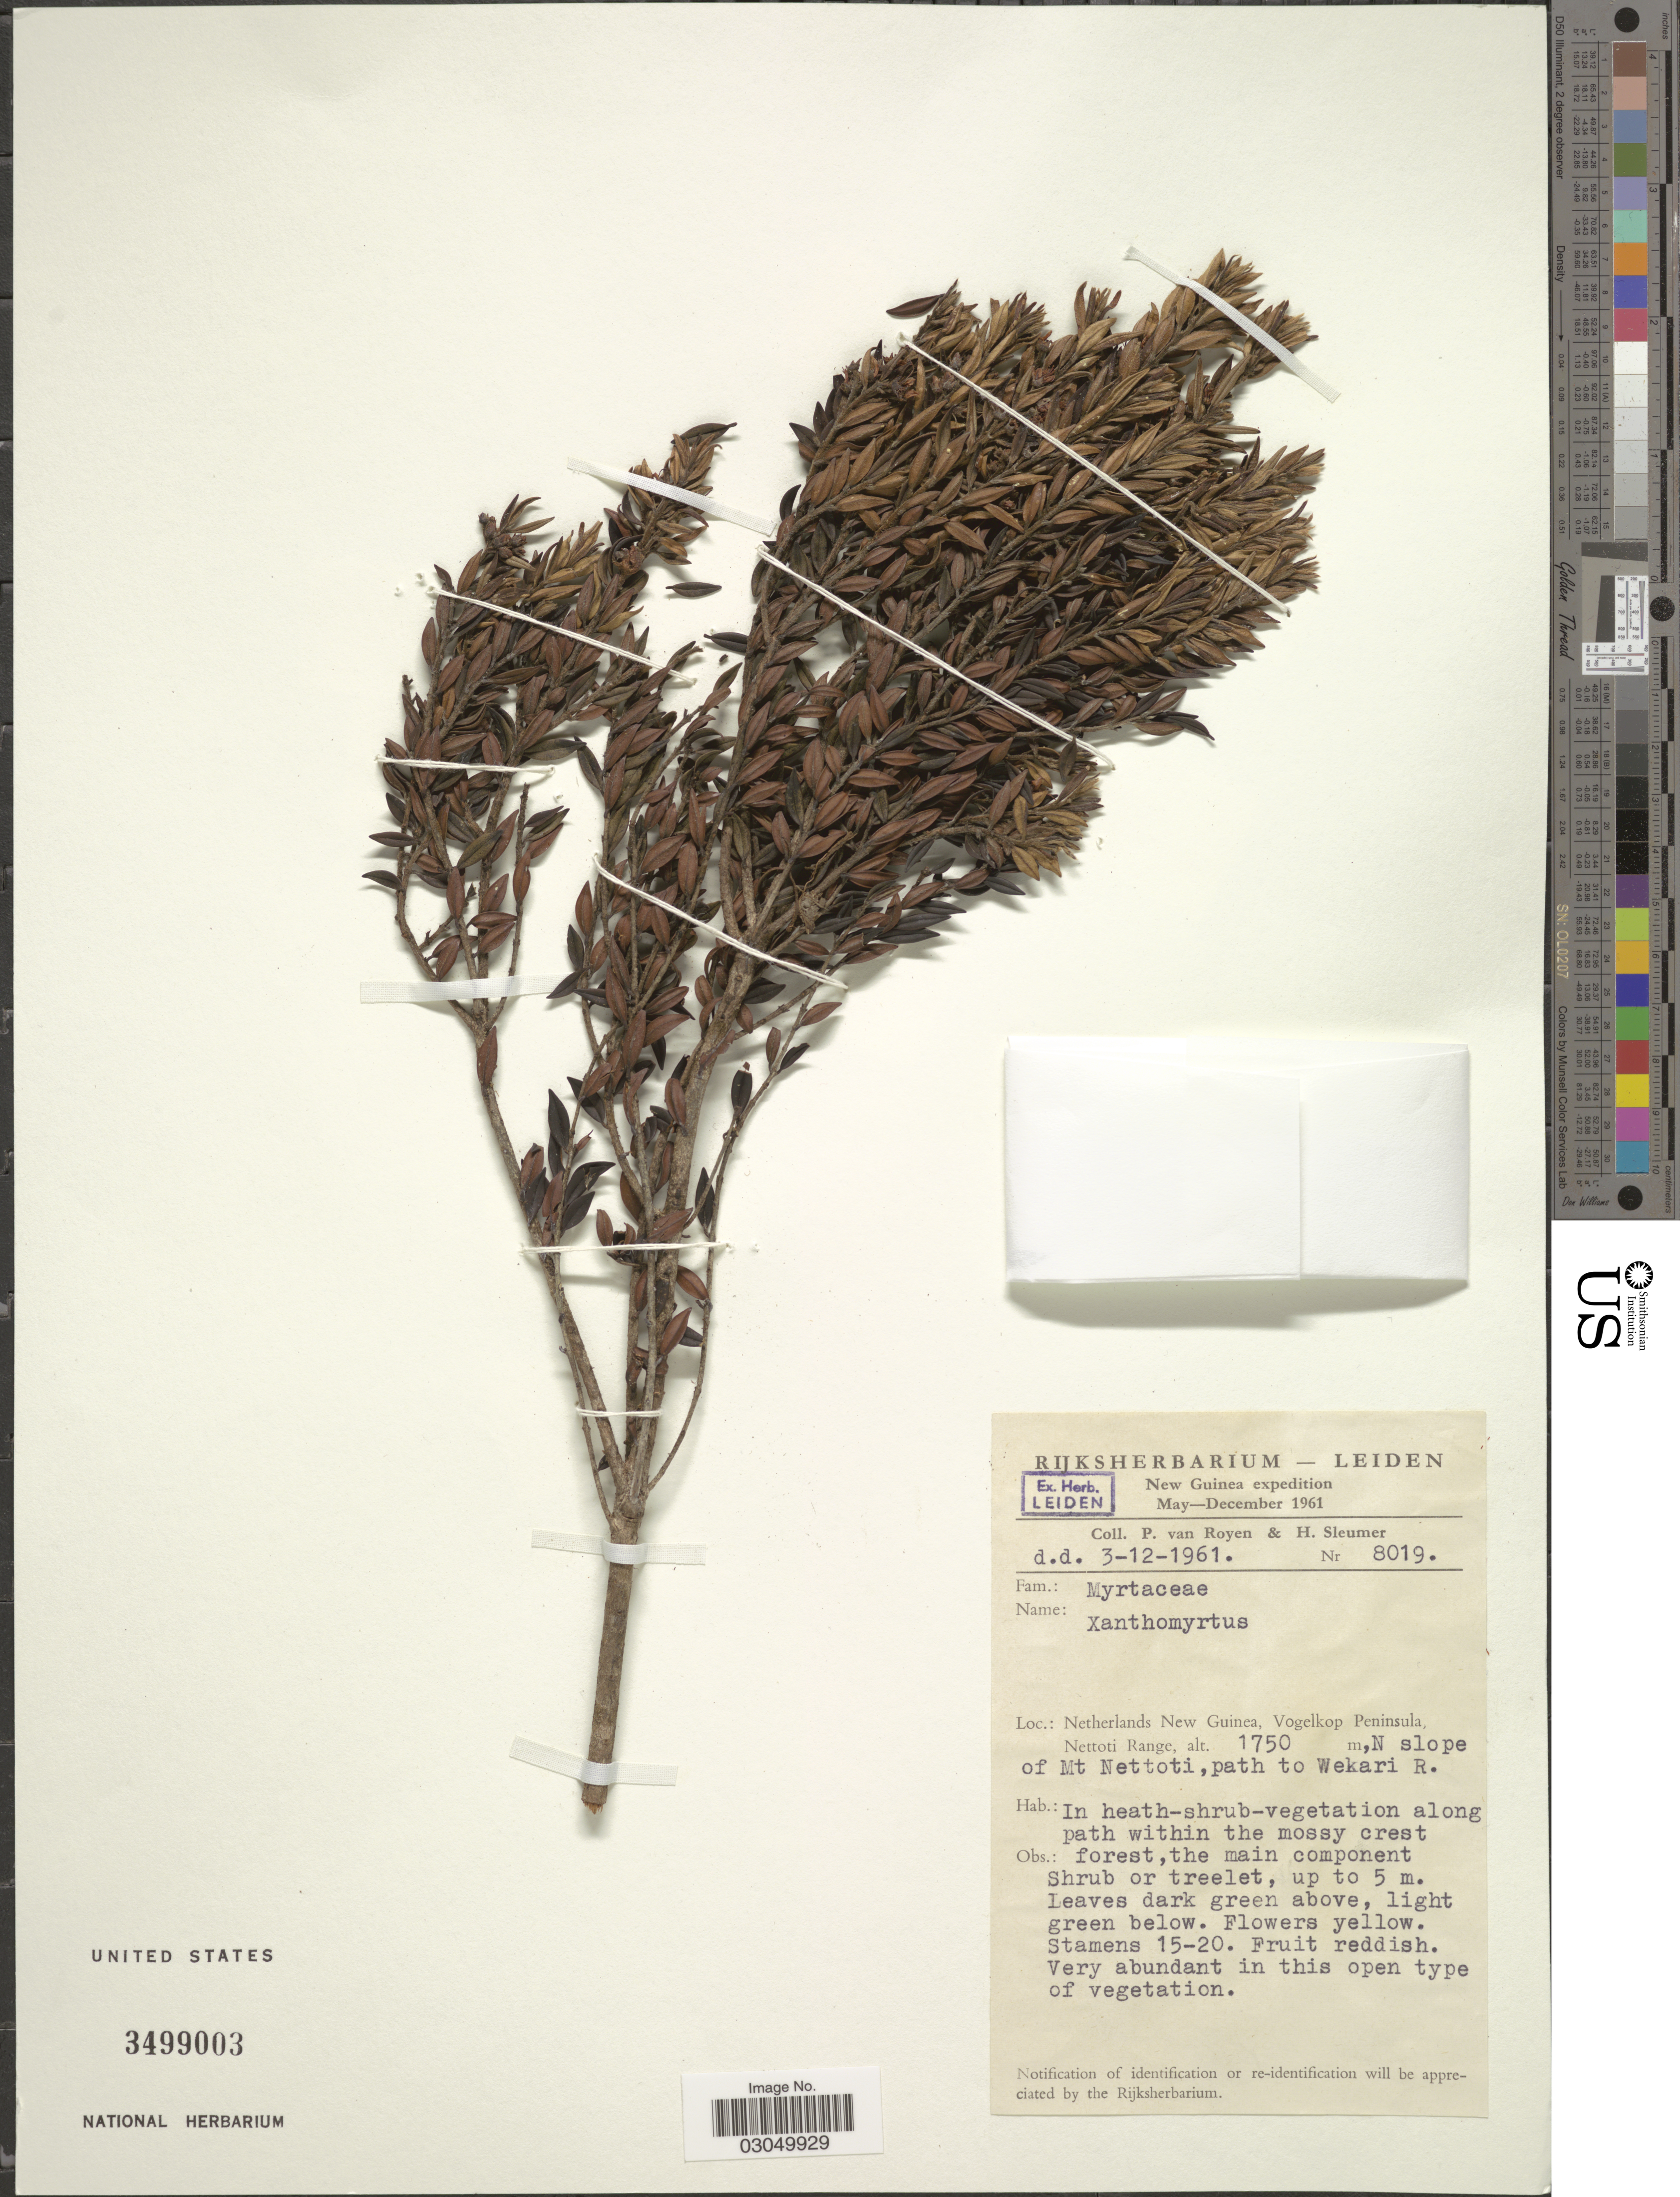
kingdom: Plantae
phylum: Tracheophyta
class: Magnoliopsida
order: Myrtales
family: Myrtaceae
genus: Xanthomyrtus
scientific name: Xanthomyrtus sp.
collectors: P. van Royen & H. O. Sleumer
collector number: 8019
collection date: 1961-12-03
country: Indonesia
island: New Guinea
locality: New Guinea. Netherlands New Guinea, Vogelkop Peninsula, Nettoti Range, N slope of Mt Nettoti, path to Wekari R.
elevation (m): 1750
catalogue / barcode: US 3499003